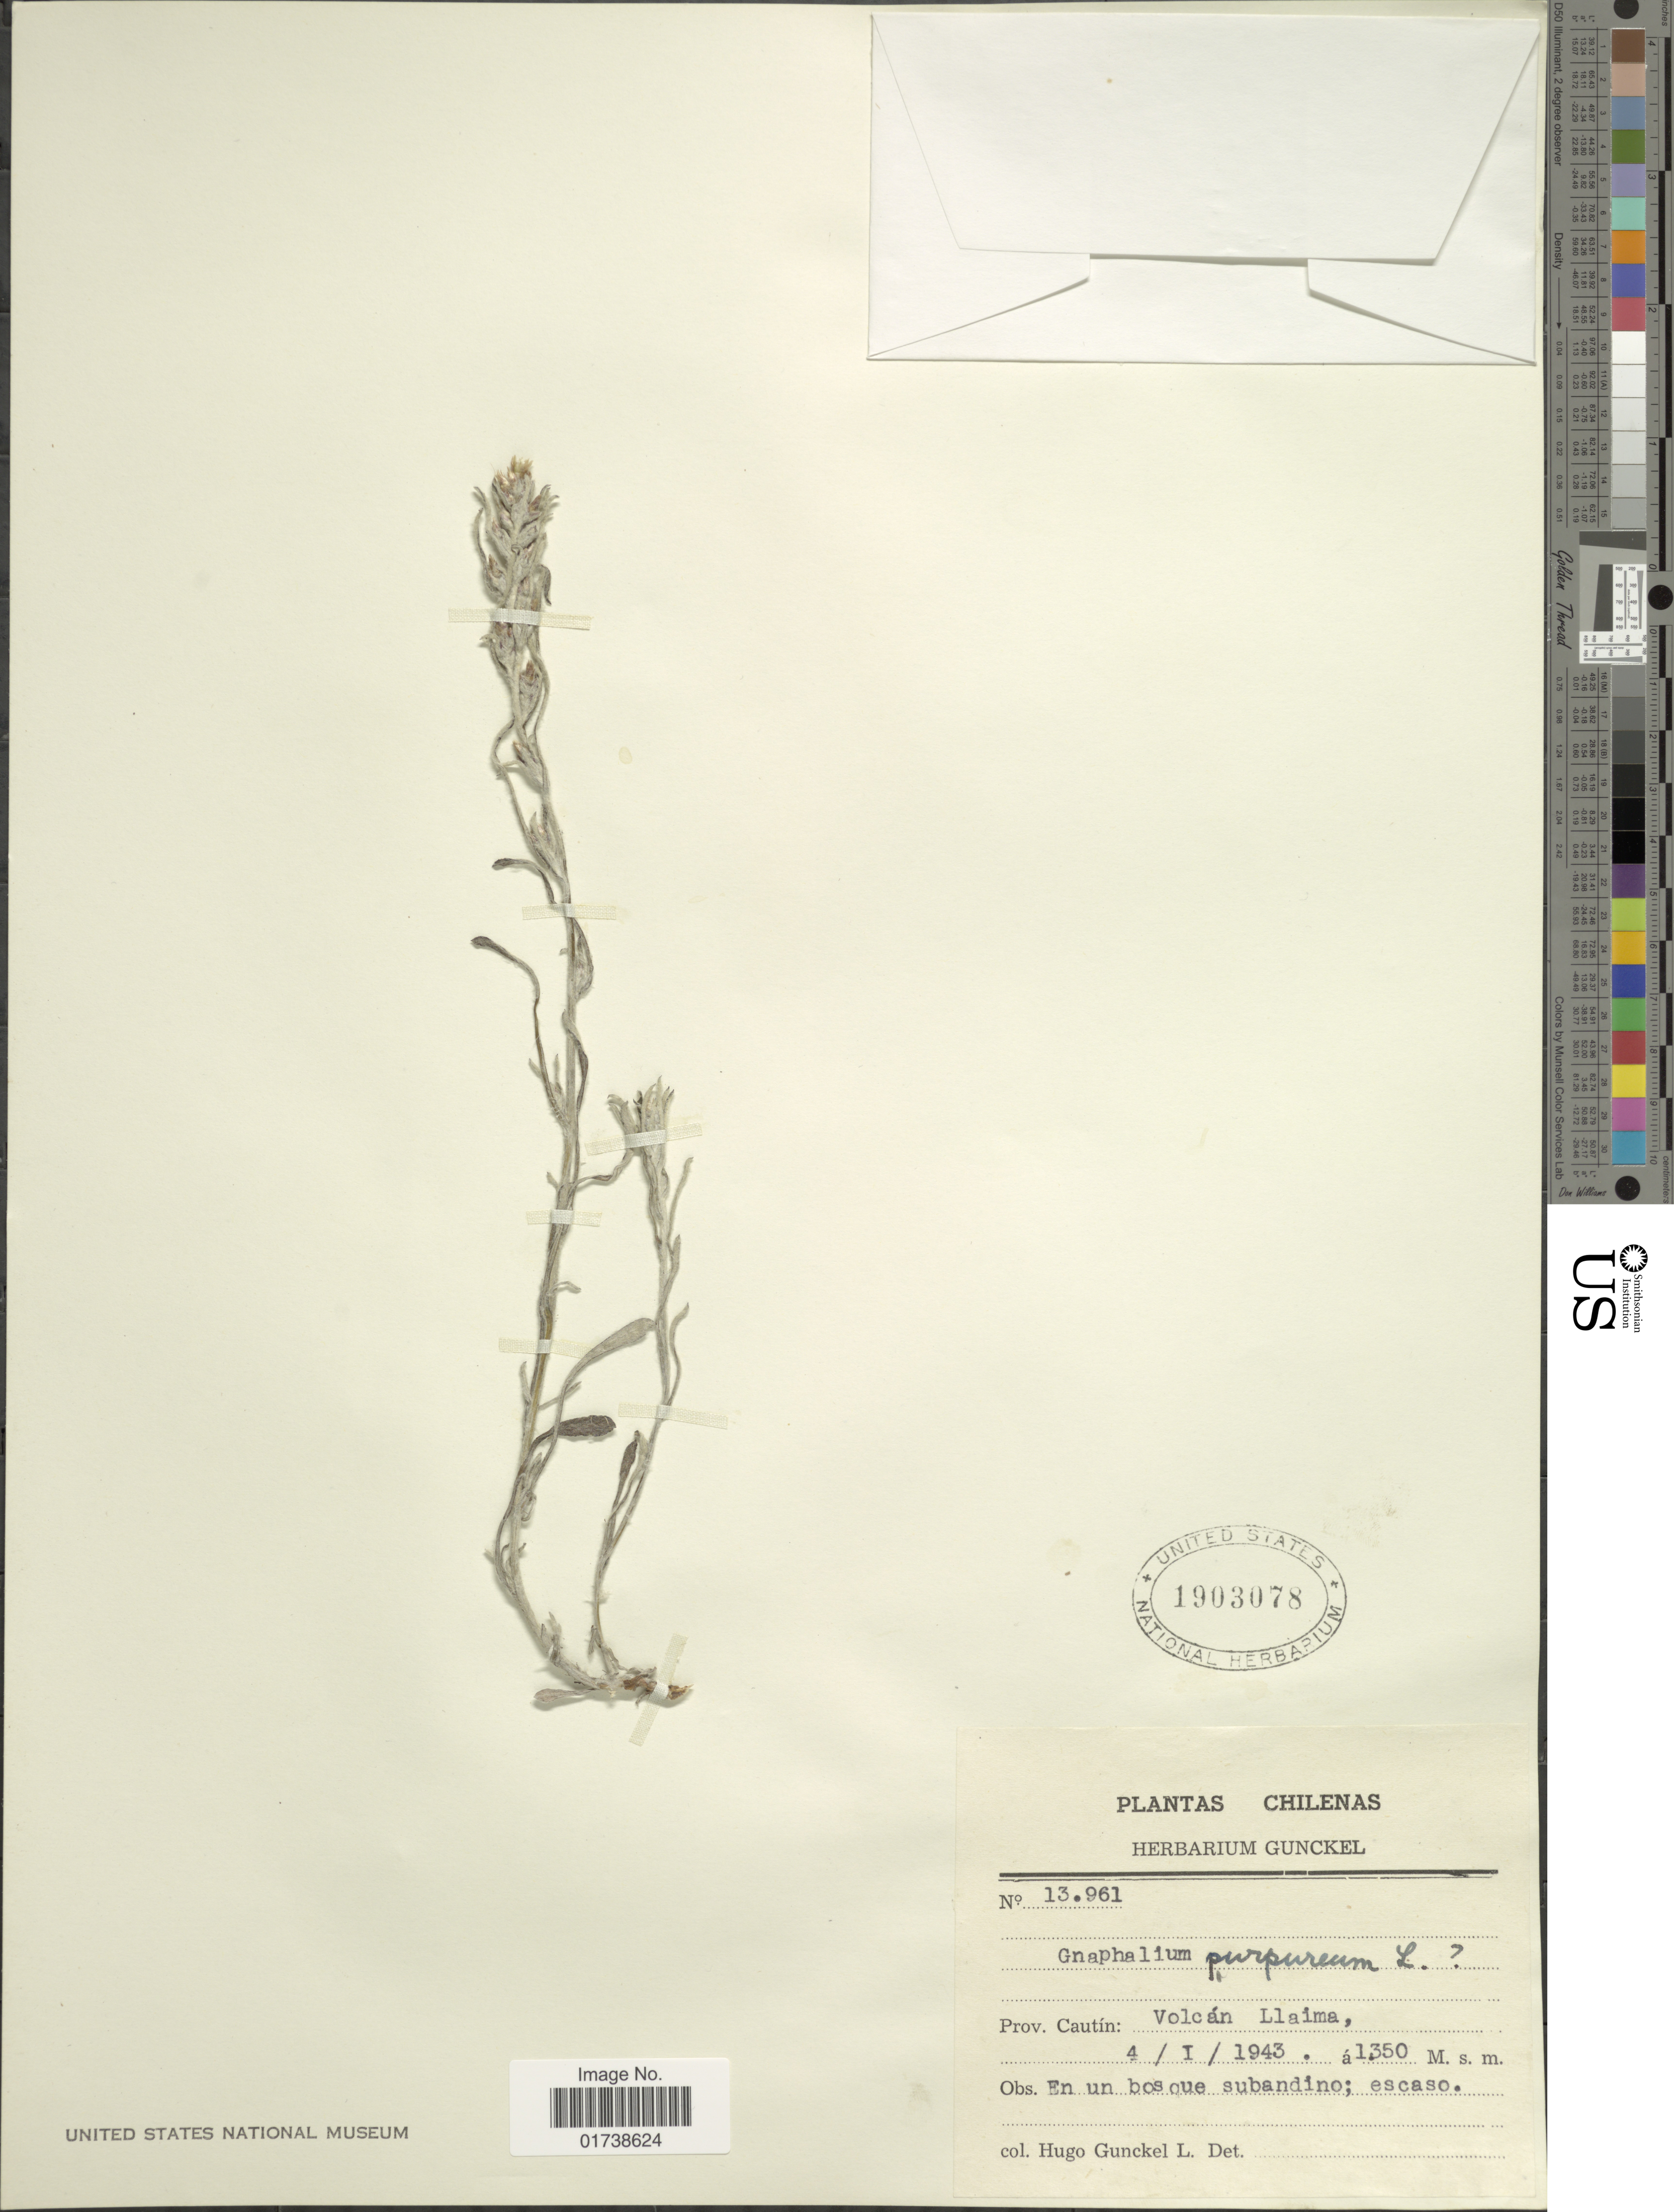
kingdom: Plantae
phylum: Tracheophyta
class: Magnoliopsida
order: Asterales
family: Asteraceae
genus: Gamochaeta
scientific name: Gamochaeta purpurea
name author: (L.) Cabrera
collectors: H. Gunckel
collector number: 13961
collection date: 1943-01-04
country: Chile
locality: Prov. Cautín, Volcán Llaima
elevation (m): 1350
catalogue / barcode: US 1903078